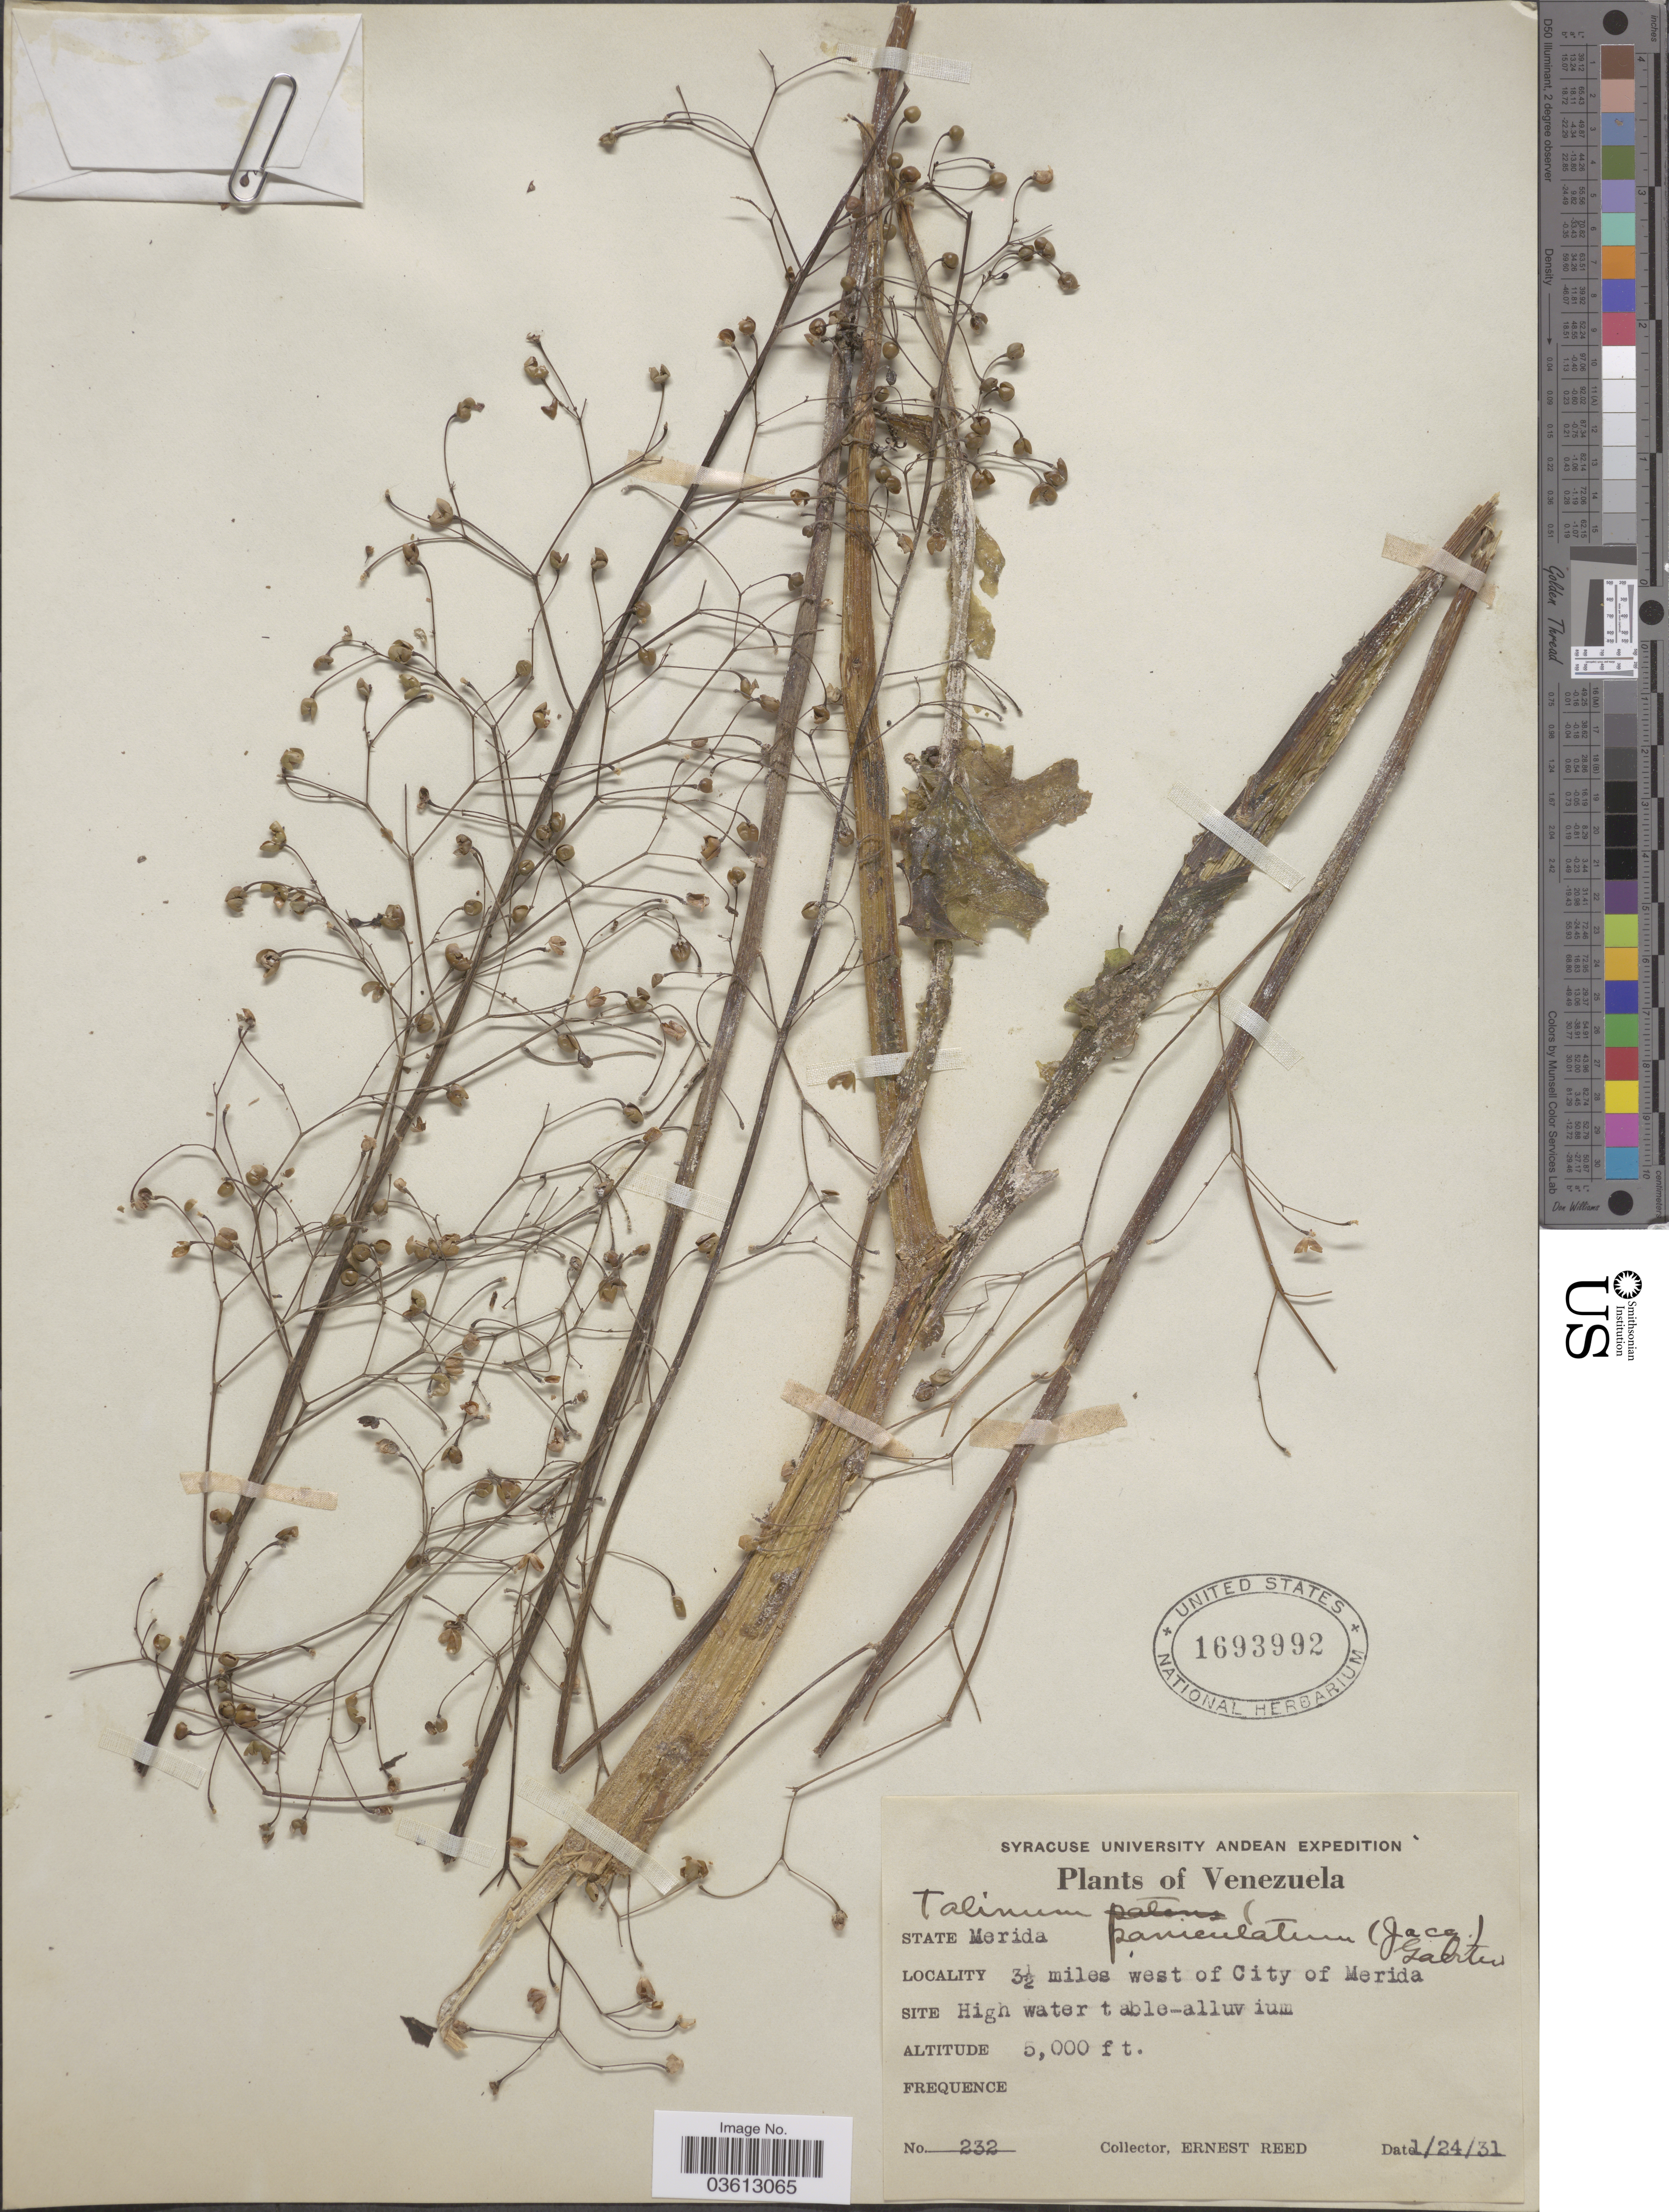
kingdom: Plantae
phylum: Tracheophyta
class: Magnoliopsida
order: Caryophyllales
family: Talinaceae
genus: Talinum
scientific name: Talinum paniculatum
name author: (Jacq.) Gaertn.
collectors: E. Reed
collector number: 232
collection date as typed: Transcribed d/m/y: 24/1/31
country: Venezuela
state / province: Mérida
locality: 3½ miles west of City of Merida.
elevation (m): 1524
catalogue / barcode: US 1693992